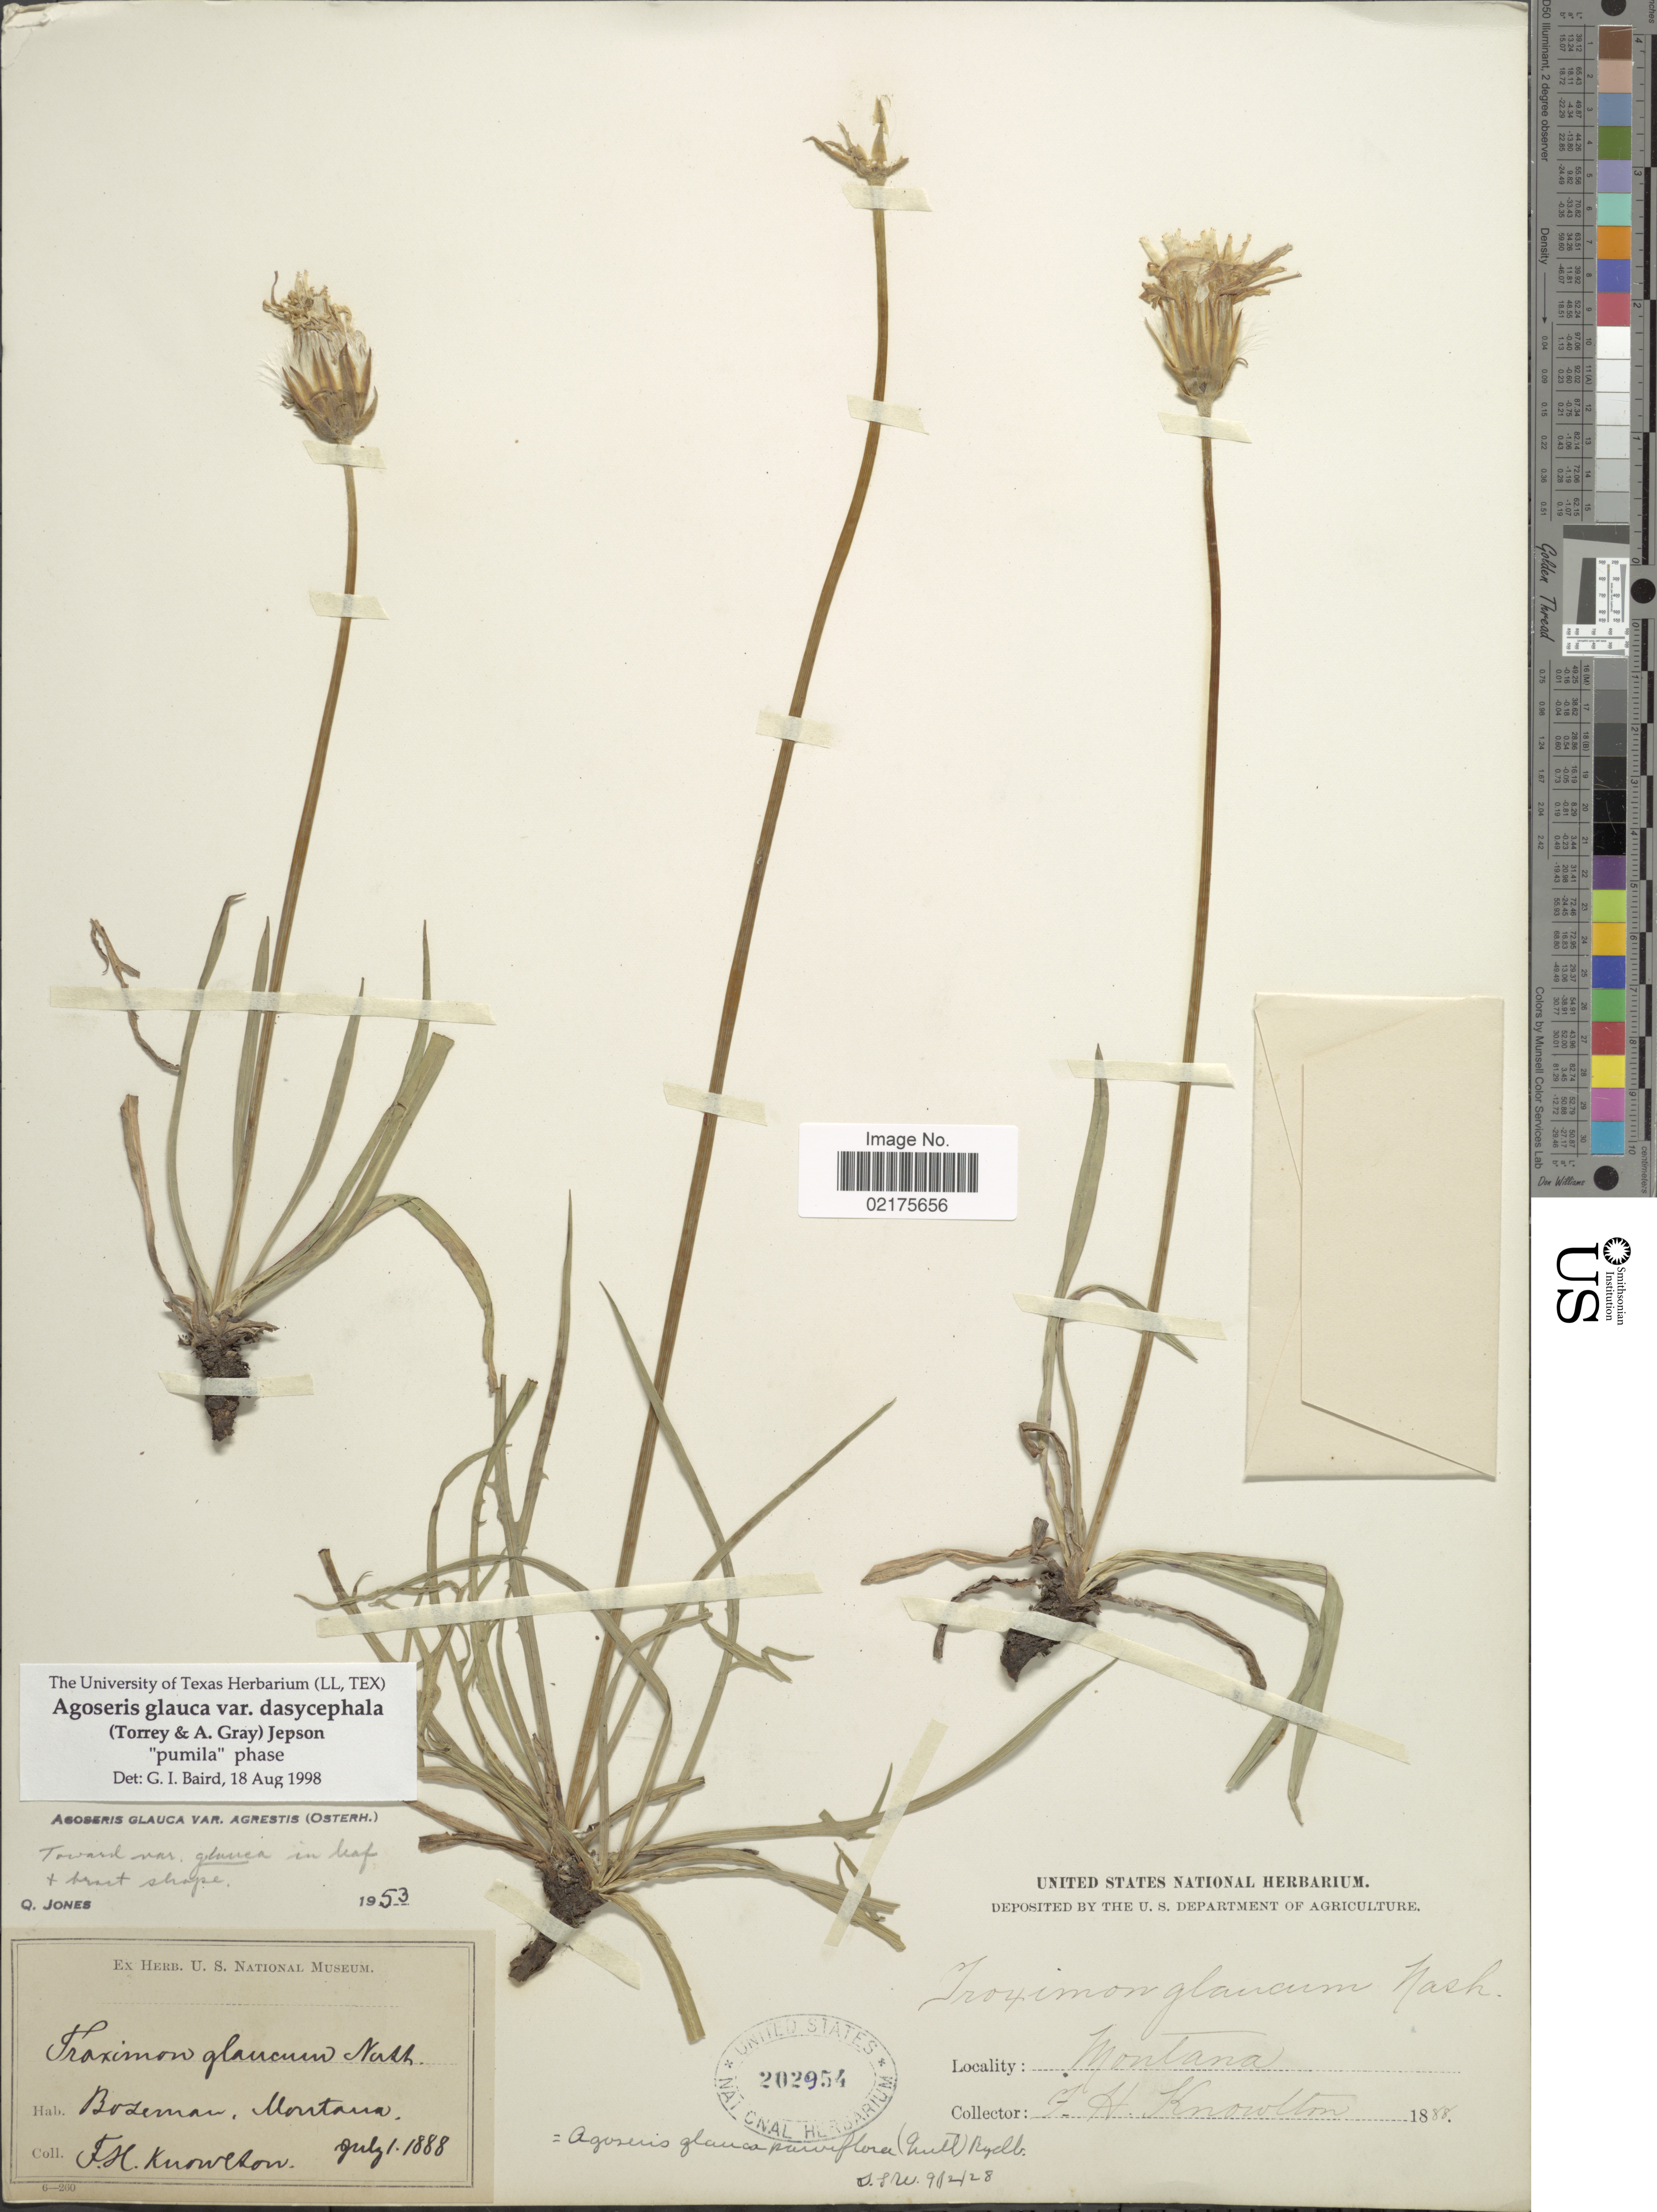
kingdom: Plantae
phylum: Tracheophyta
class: Magnoliopsida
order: Asterales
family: Asteraceae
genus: Agoseris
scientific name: Agoseris glauca var. dasycephala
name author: (Torr. & A. Gray) Jeps.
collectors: F. H. Knowlton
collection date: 1888-07-01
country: United States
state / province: Montana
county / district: Gallatin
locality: Bozeman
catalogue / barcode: US 202954